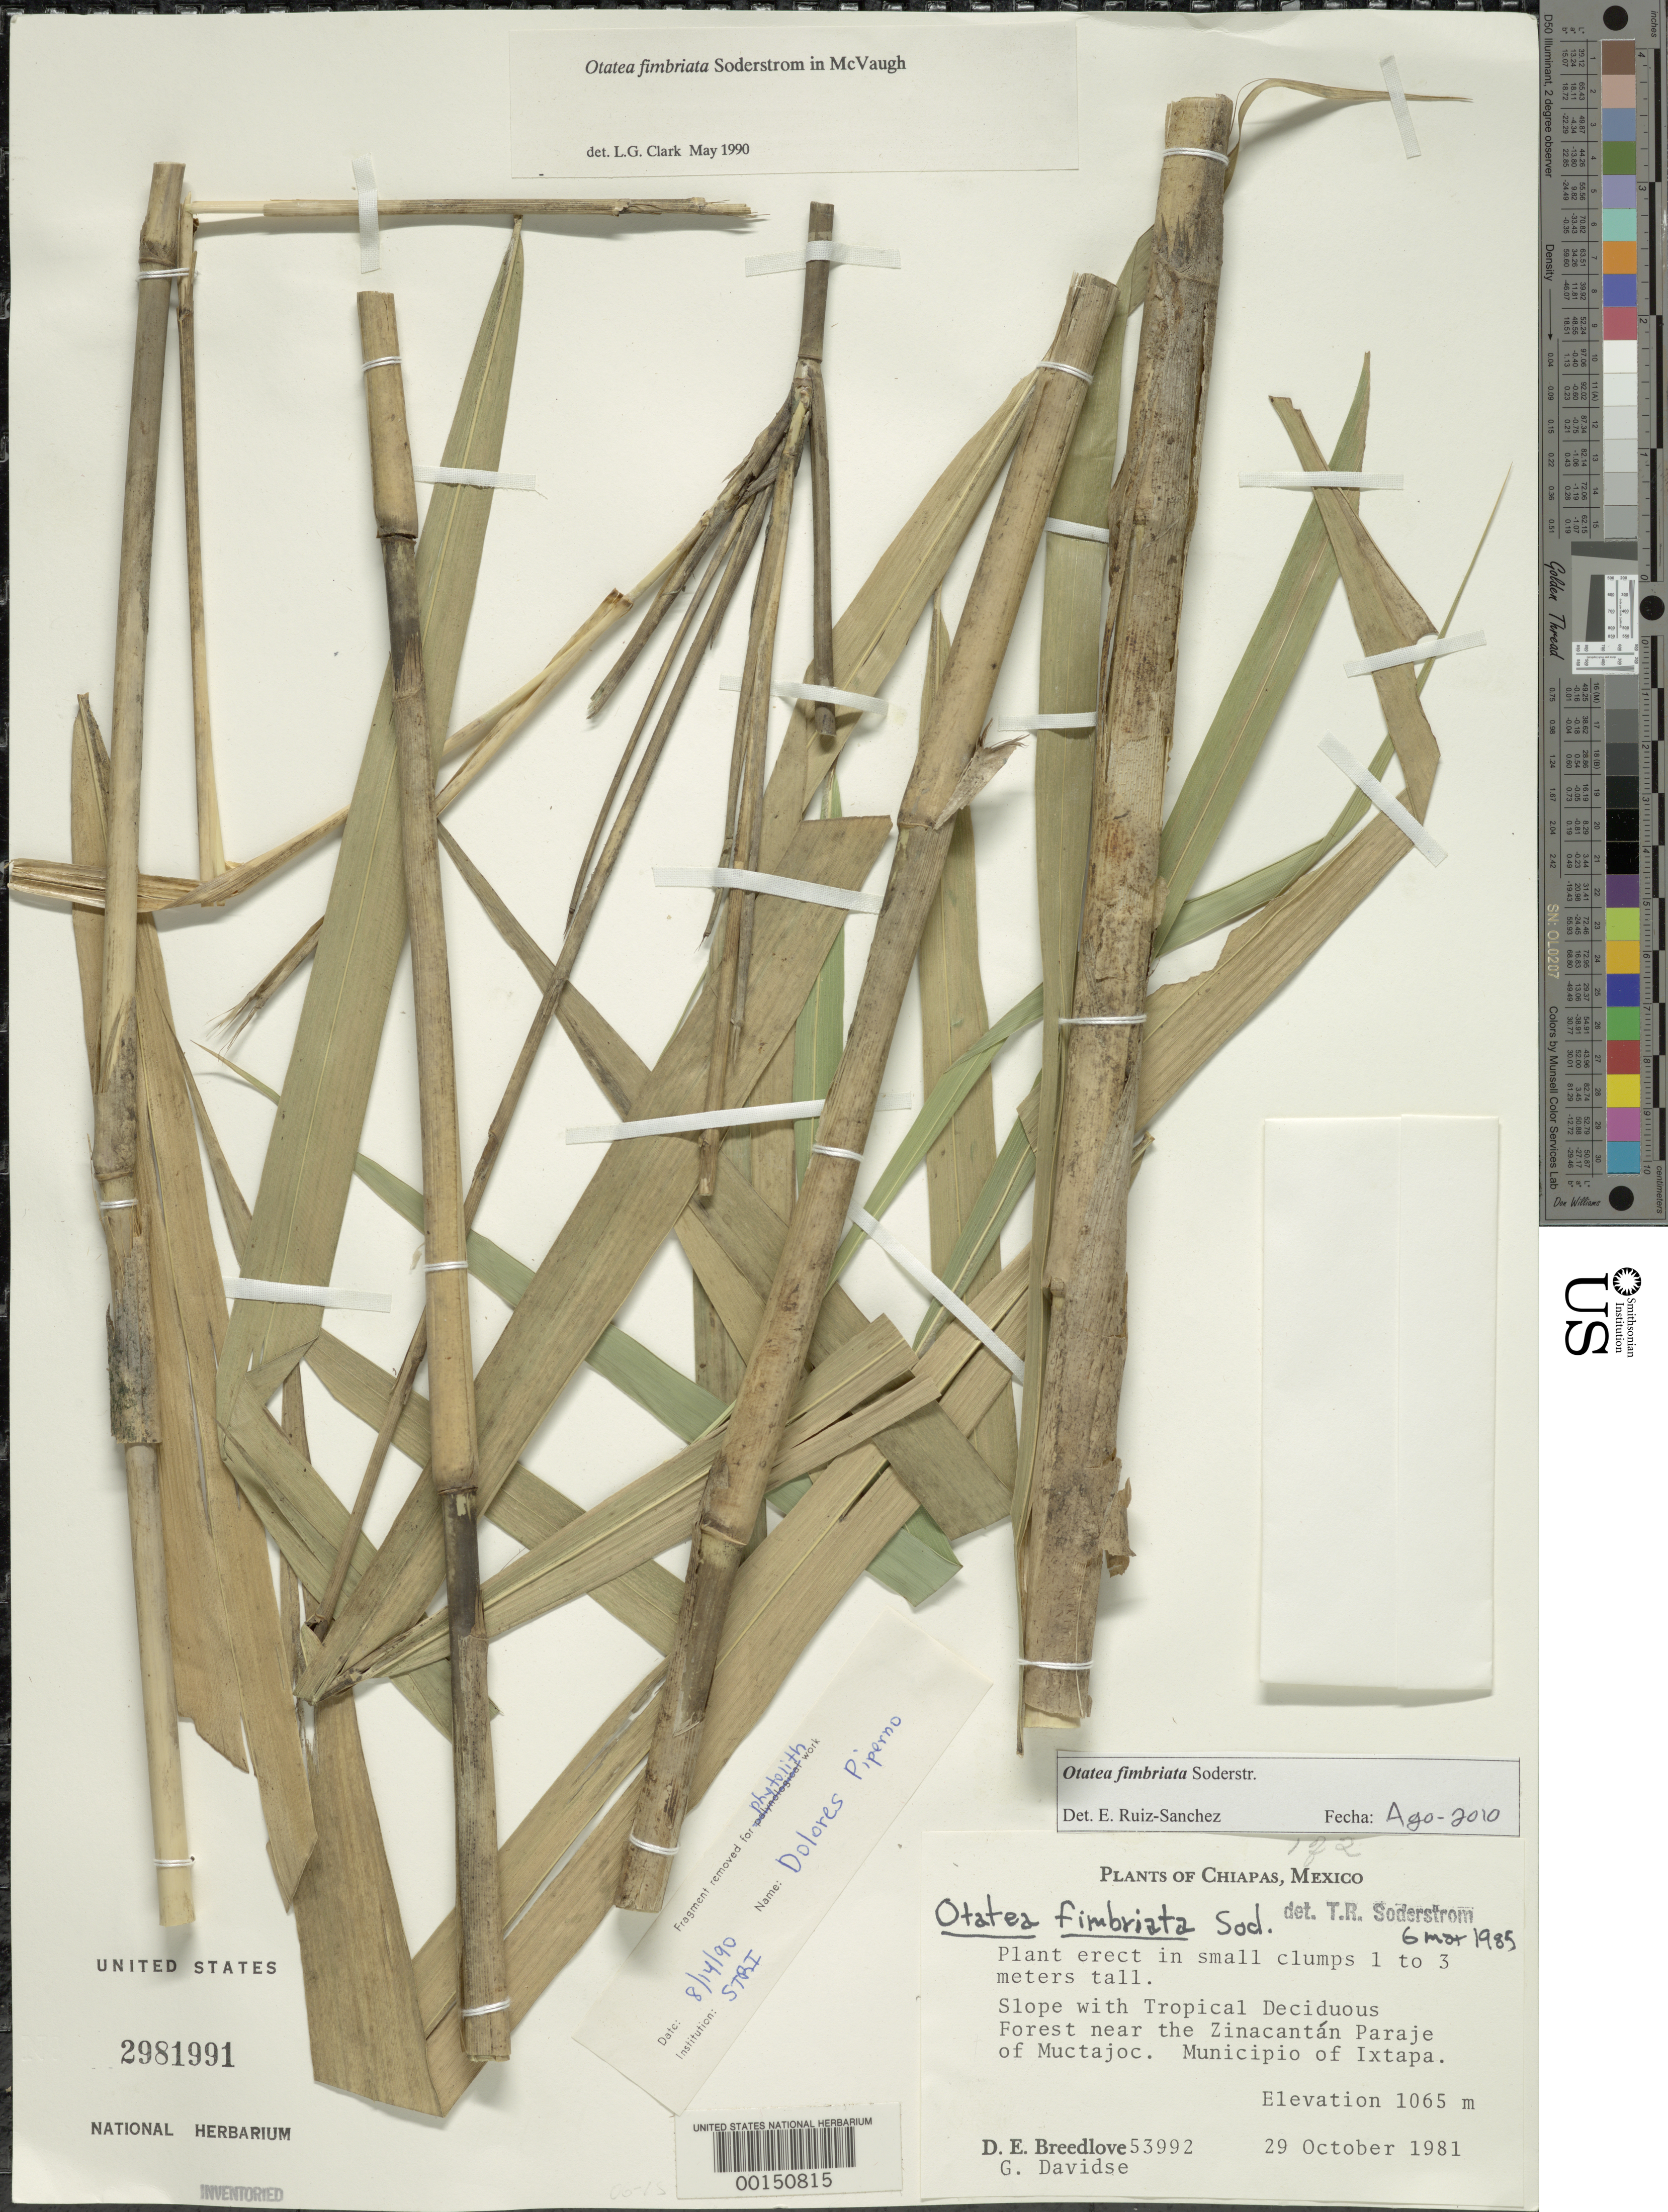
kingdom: Plantae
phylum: Tracheophyta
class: Liliopsida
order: Poales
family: Poaceae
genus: Otatea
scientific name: Otatea fimbriata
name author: Soderstr. in McVaugh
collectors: D. E. Breedlove & G. Davidse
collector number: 53992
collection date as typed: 29 Oct 1981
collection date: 1981-10-29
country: Mexico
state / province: Chiapas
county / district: Ixtapa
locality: Muctajoc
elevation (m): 1065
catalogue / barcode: US 2981991